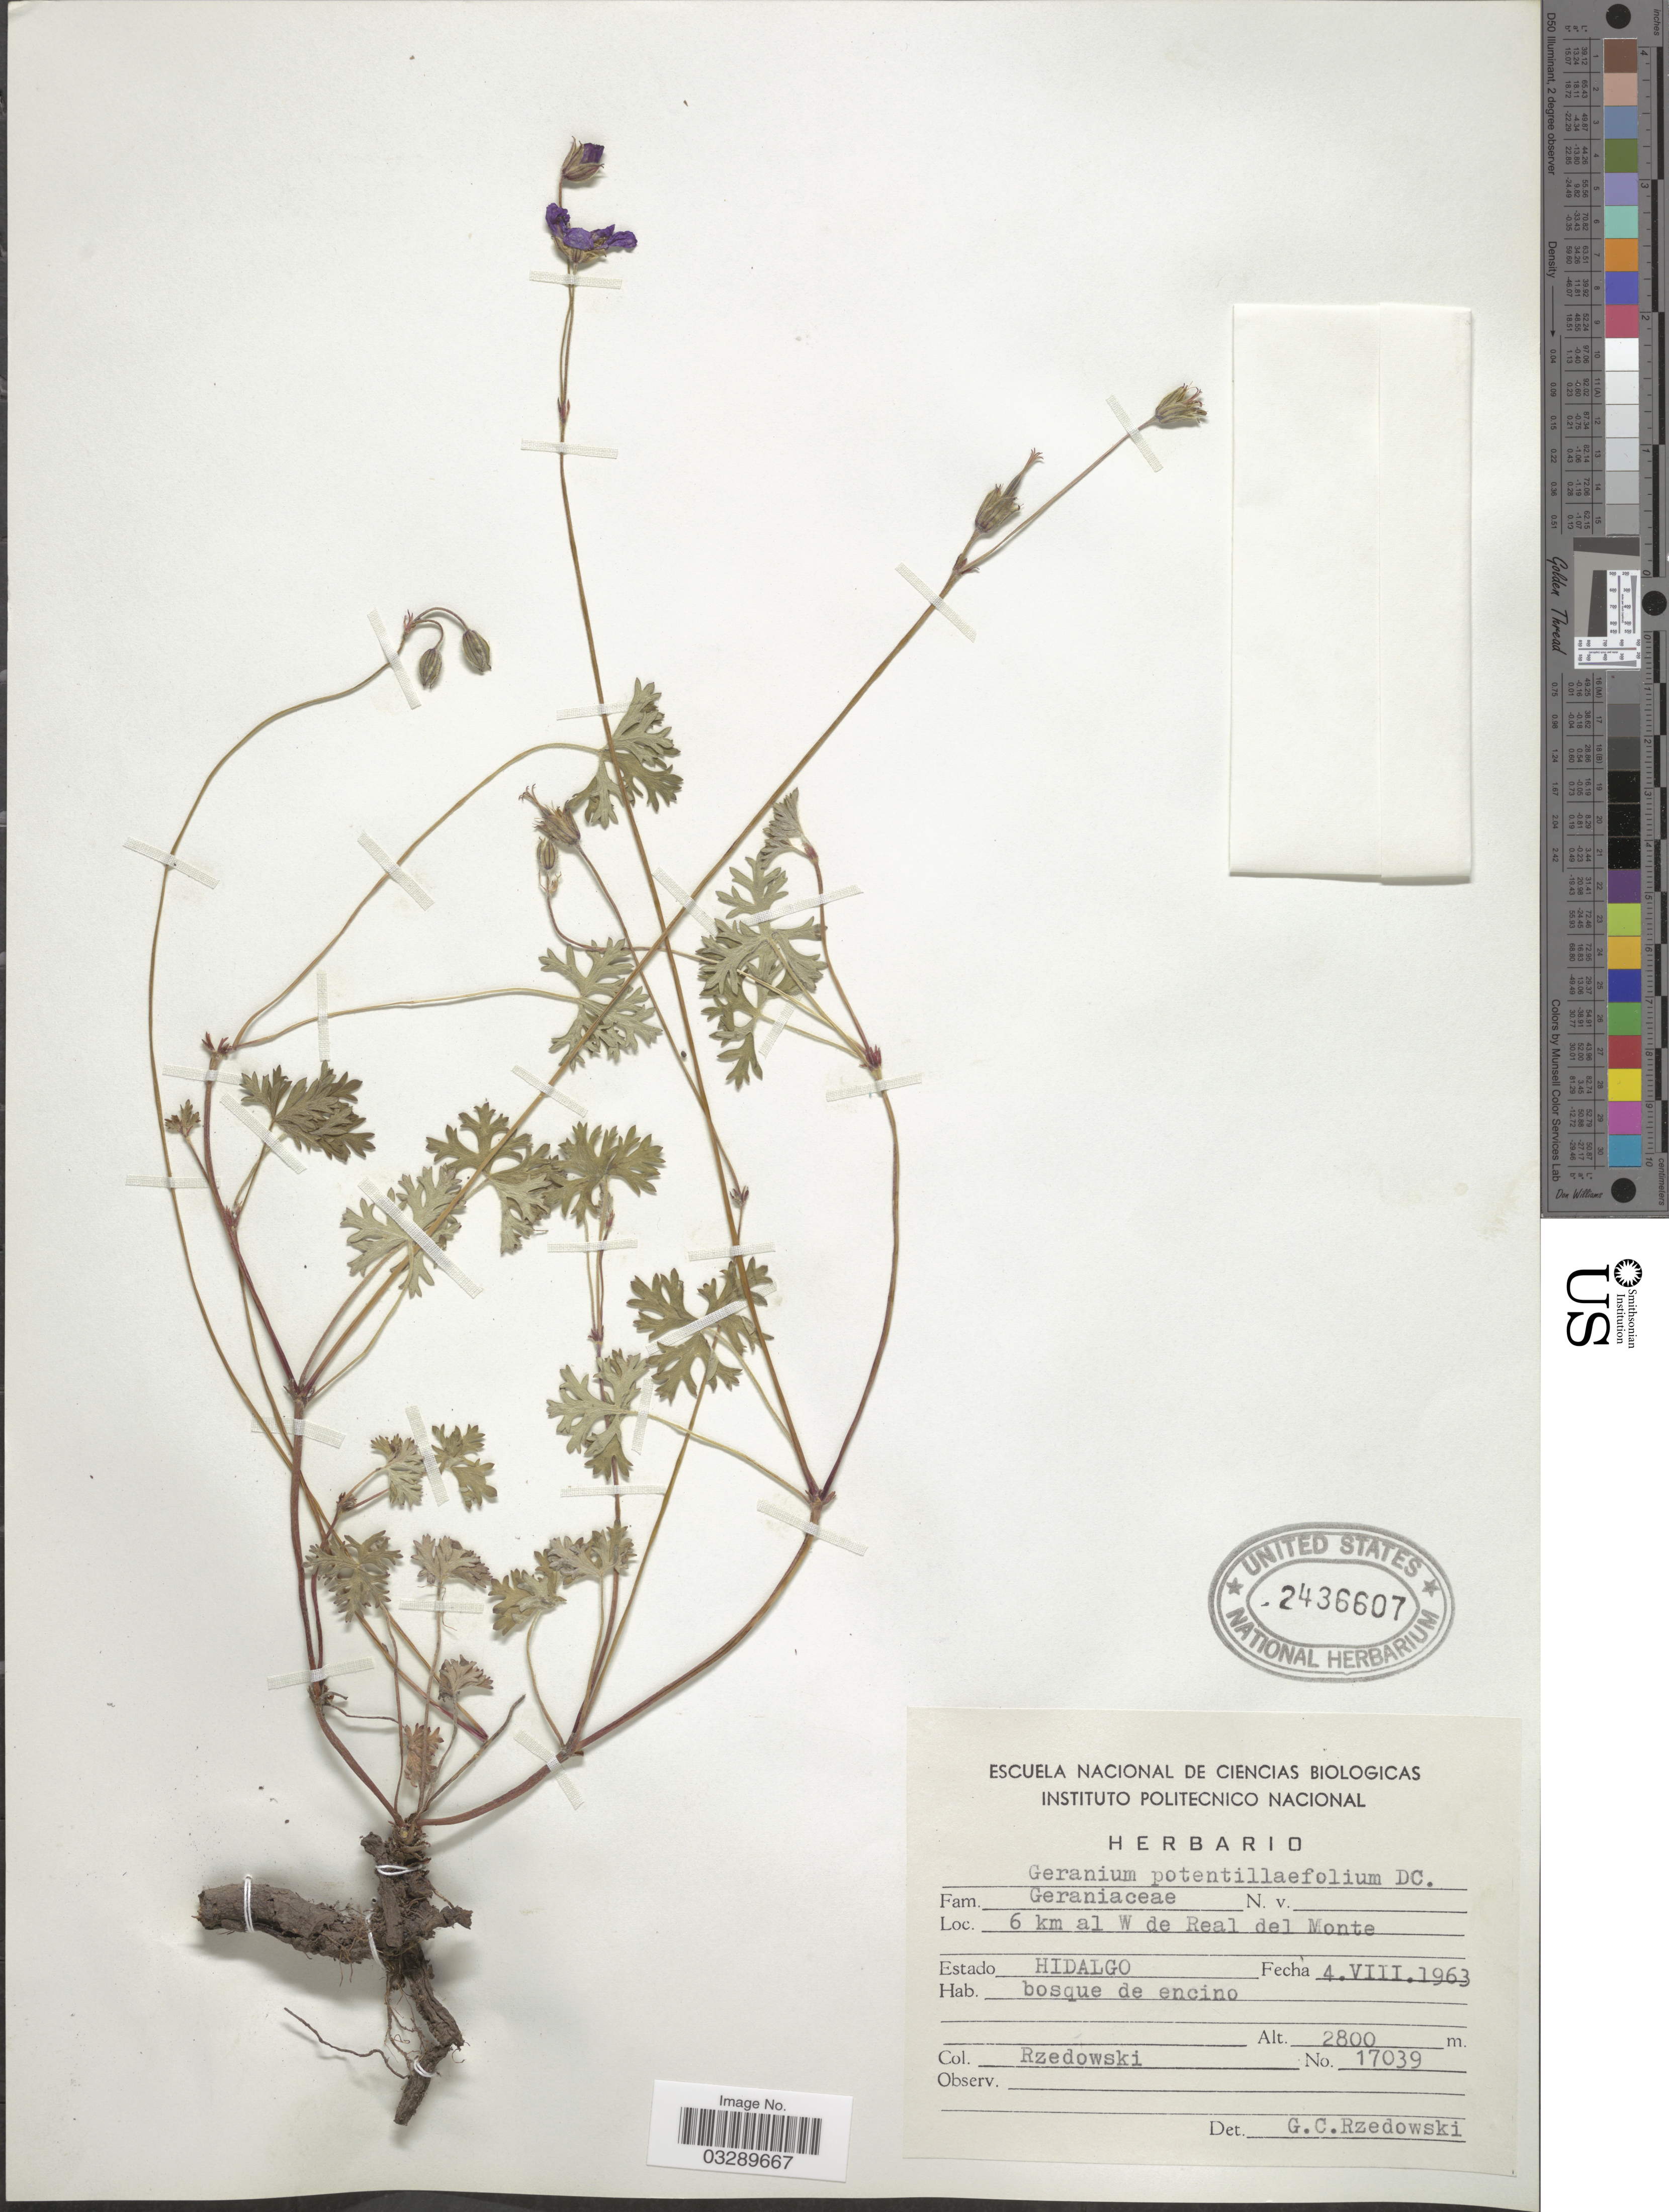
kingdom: Plantae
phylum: Tracheophyta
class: Magnoliopsida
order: Geraniales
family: Geraniaceae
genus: Geranium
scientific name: Geranium pontentillifolium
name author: DC.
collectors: Rzedowski, --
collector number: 17039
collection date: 1963-08-04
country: Mexico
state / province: Hidalgo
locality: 6 km al W de Real del Monte.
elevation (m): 2800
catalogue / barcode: US 2436607